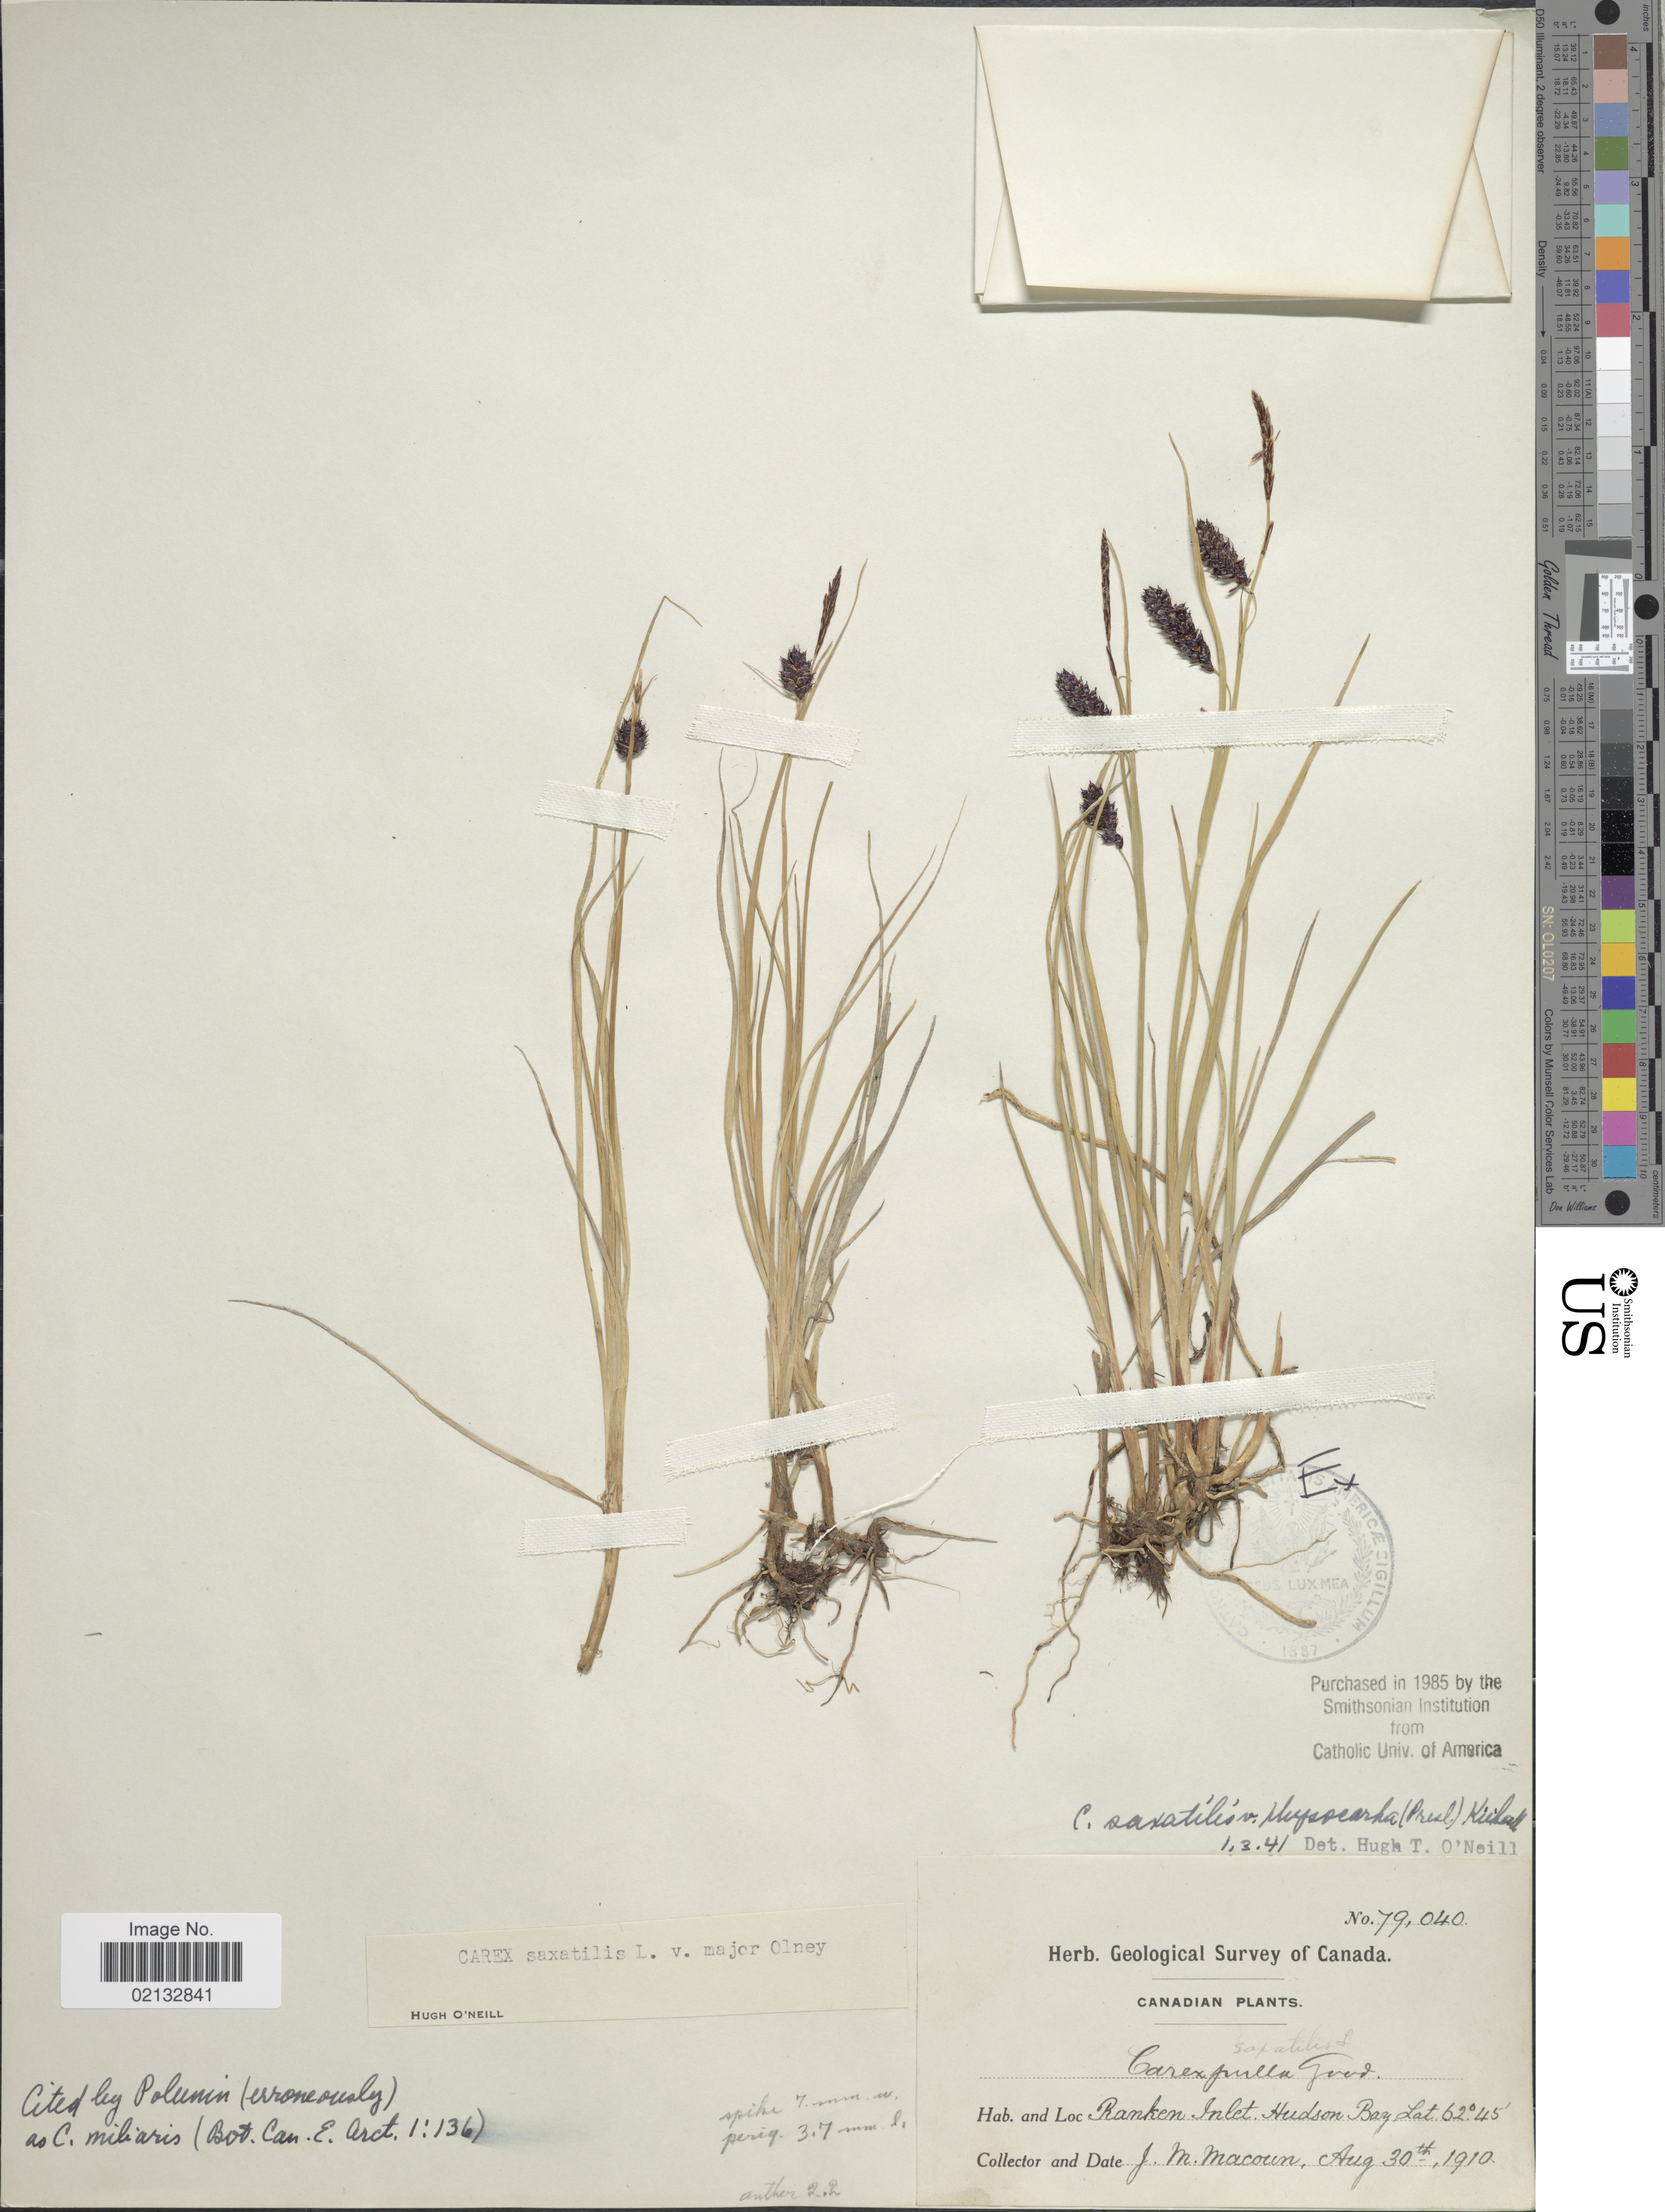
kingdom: Plantae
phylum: Tracheophyta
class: Liliopsida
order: Poales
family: Cyperaceae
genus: Carex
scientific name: Carex saxatilis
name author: L.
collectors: J. M. Macoun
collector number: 79040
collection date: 1910-08-30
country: Canada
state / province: Nunavut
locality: Rankin Inlet. Hudson Bay